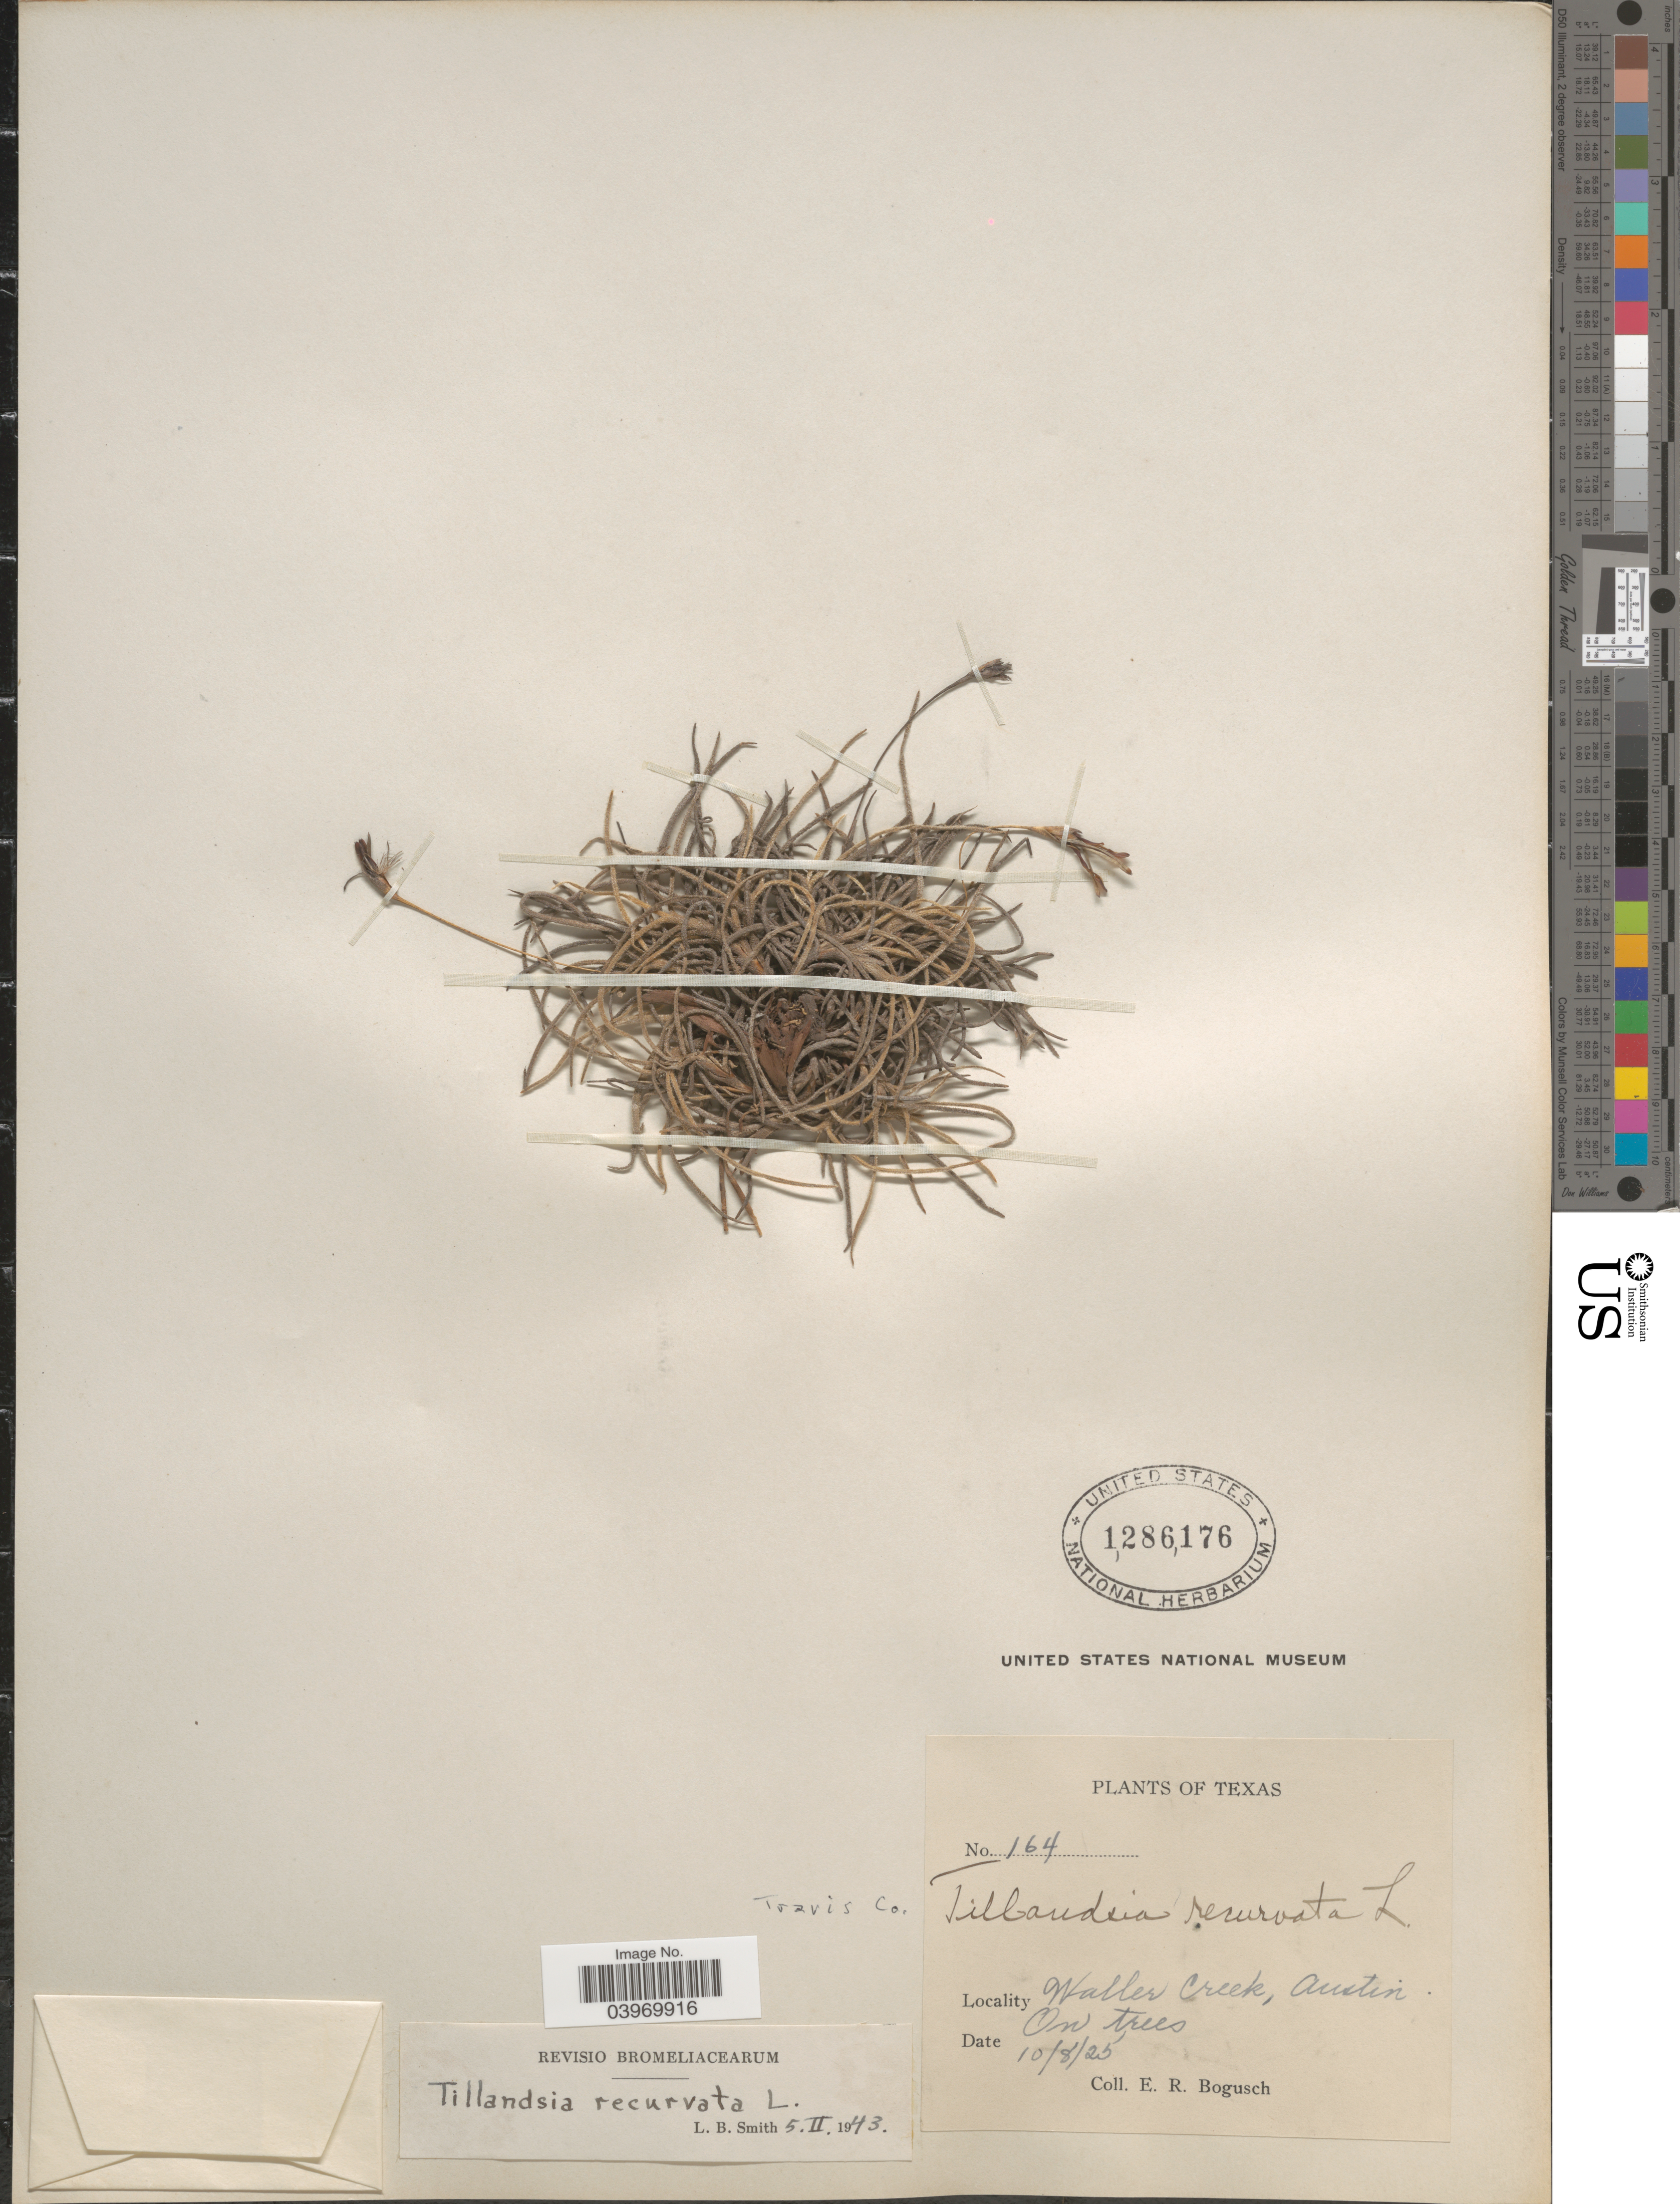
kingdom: Plantae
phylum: Tracheophyta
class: Liliopsida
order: Poales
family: Bromeliaceae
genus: Tillandsia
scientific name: Tillandsia recurvata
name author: L.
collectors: E. Bogusch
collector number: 164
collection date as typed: Transcribed d/m/y: 8/10/25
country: United States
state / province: Texas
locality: Waller Creek, Austin. Travis Co.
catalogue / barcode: US 1286176